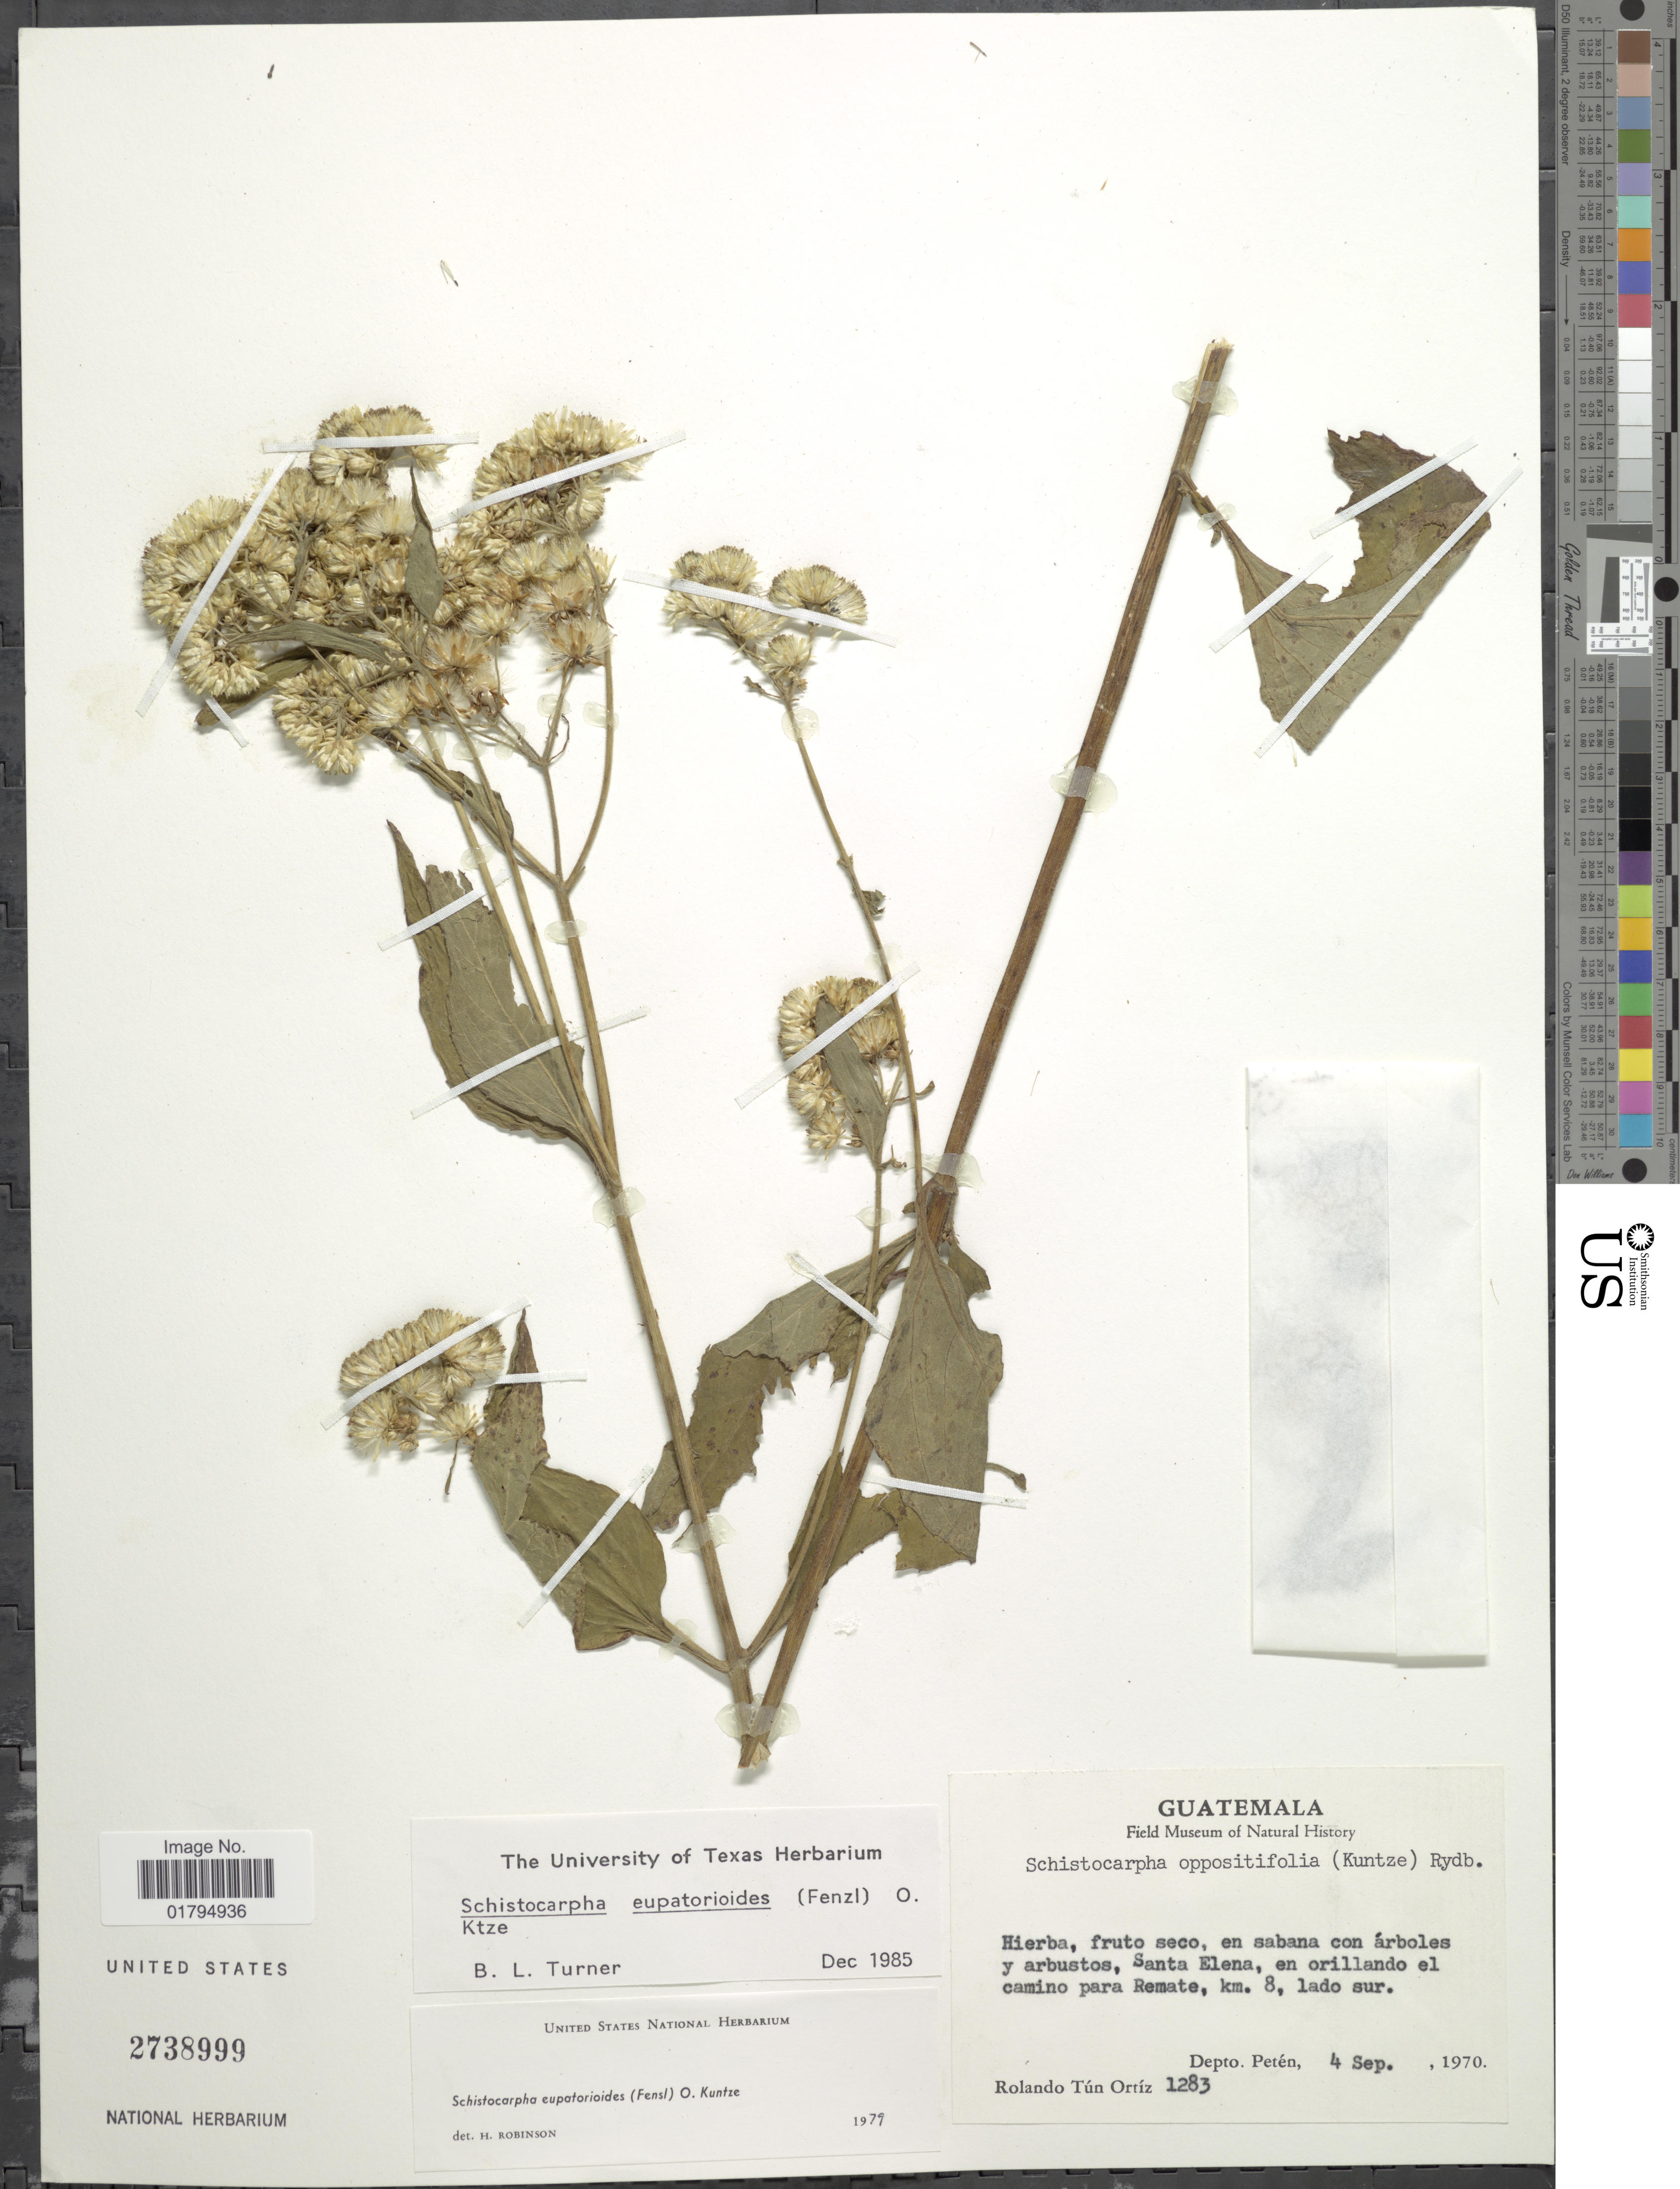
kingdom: Plantae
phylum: Tracheophyta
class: Magnoliopsida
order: Asterales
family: Asteraceae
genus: Schistocarpha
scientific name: Schistocarpha eupatorioides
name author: (Fenzl) Kuntze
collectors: R. T. Ortíz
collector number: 1283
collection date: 1970-09-04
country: Guatemala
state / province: El Petén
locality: Santa Elena, en orillando el camino para RRemate, km 8, lado sur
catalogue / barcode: US 2738999